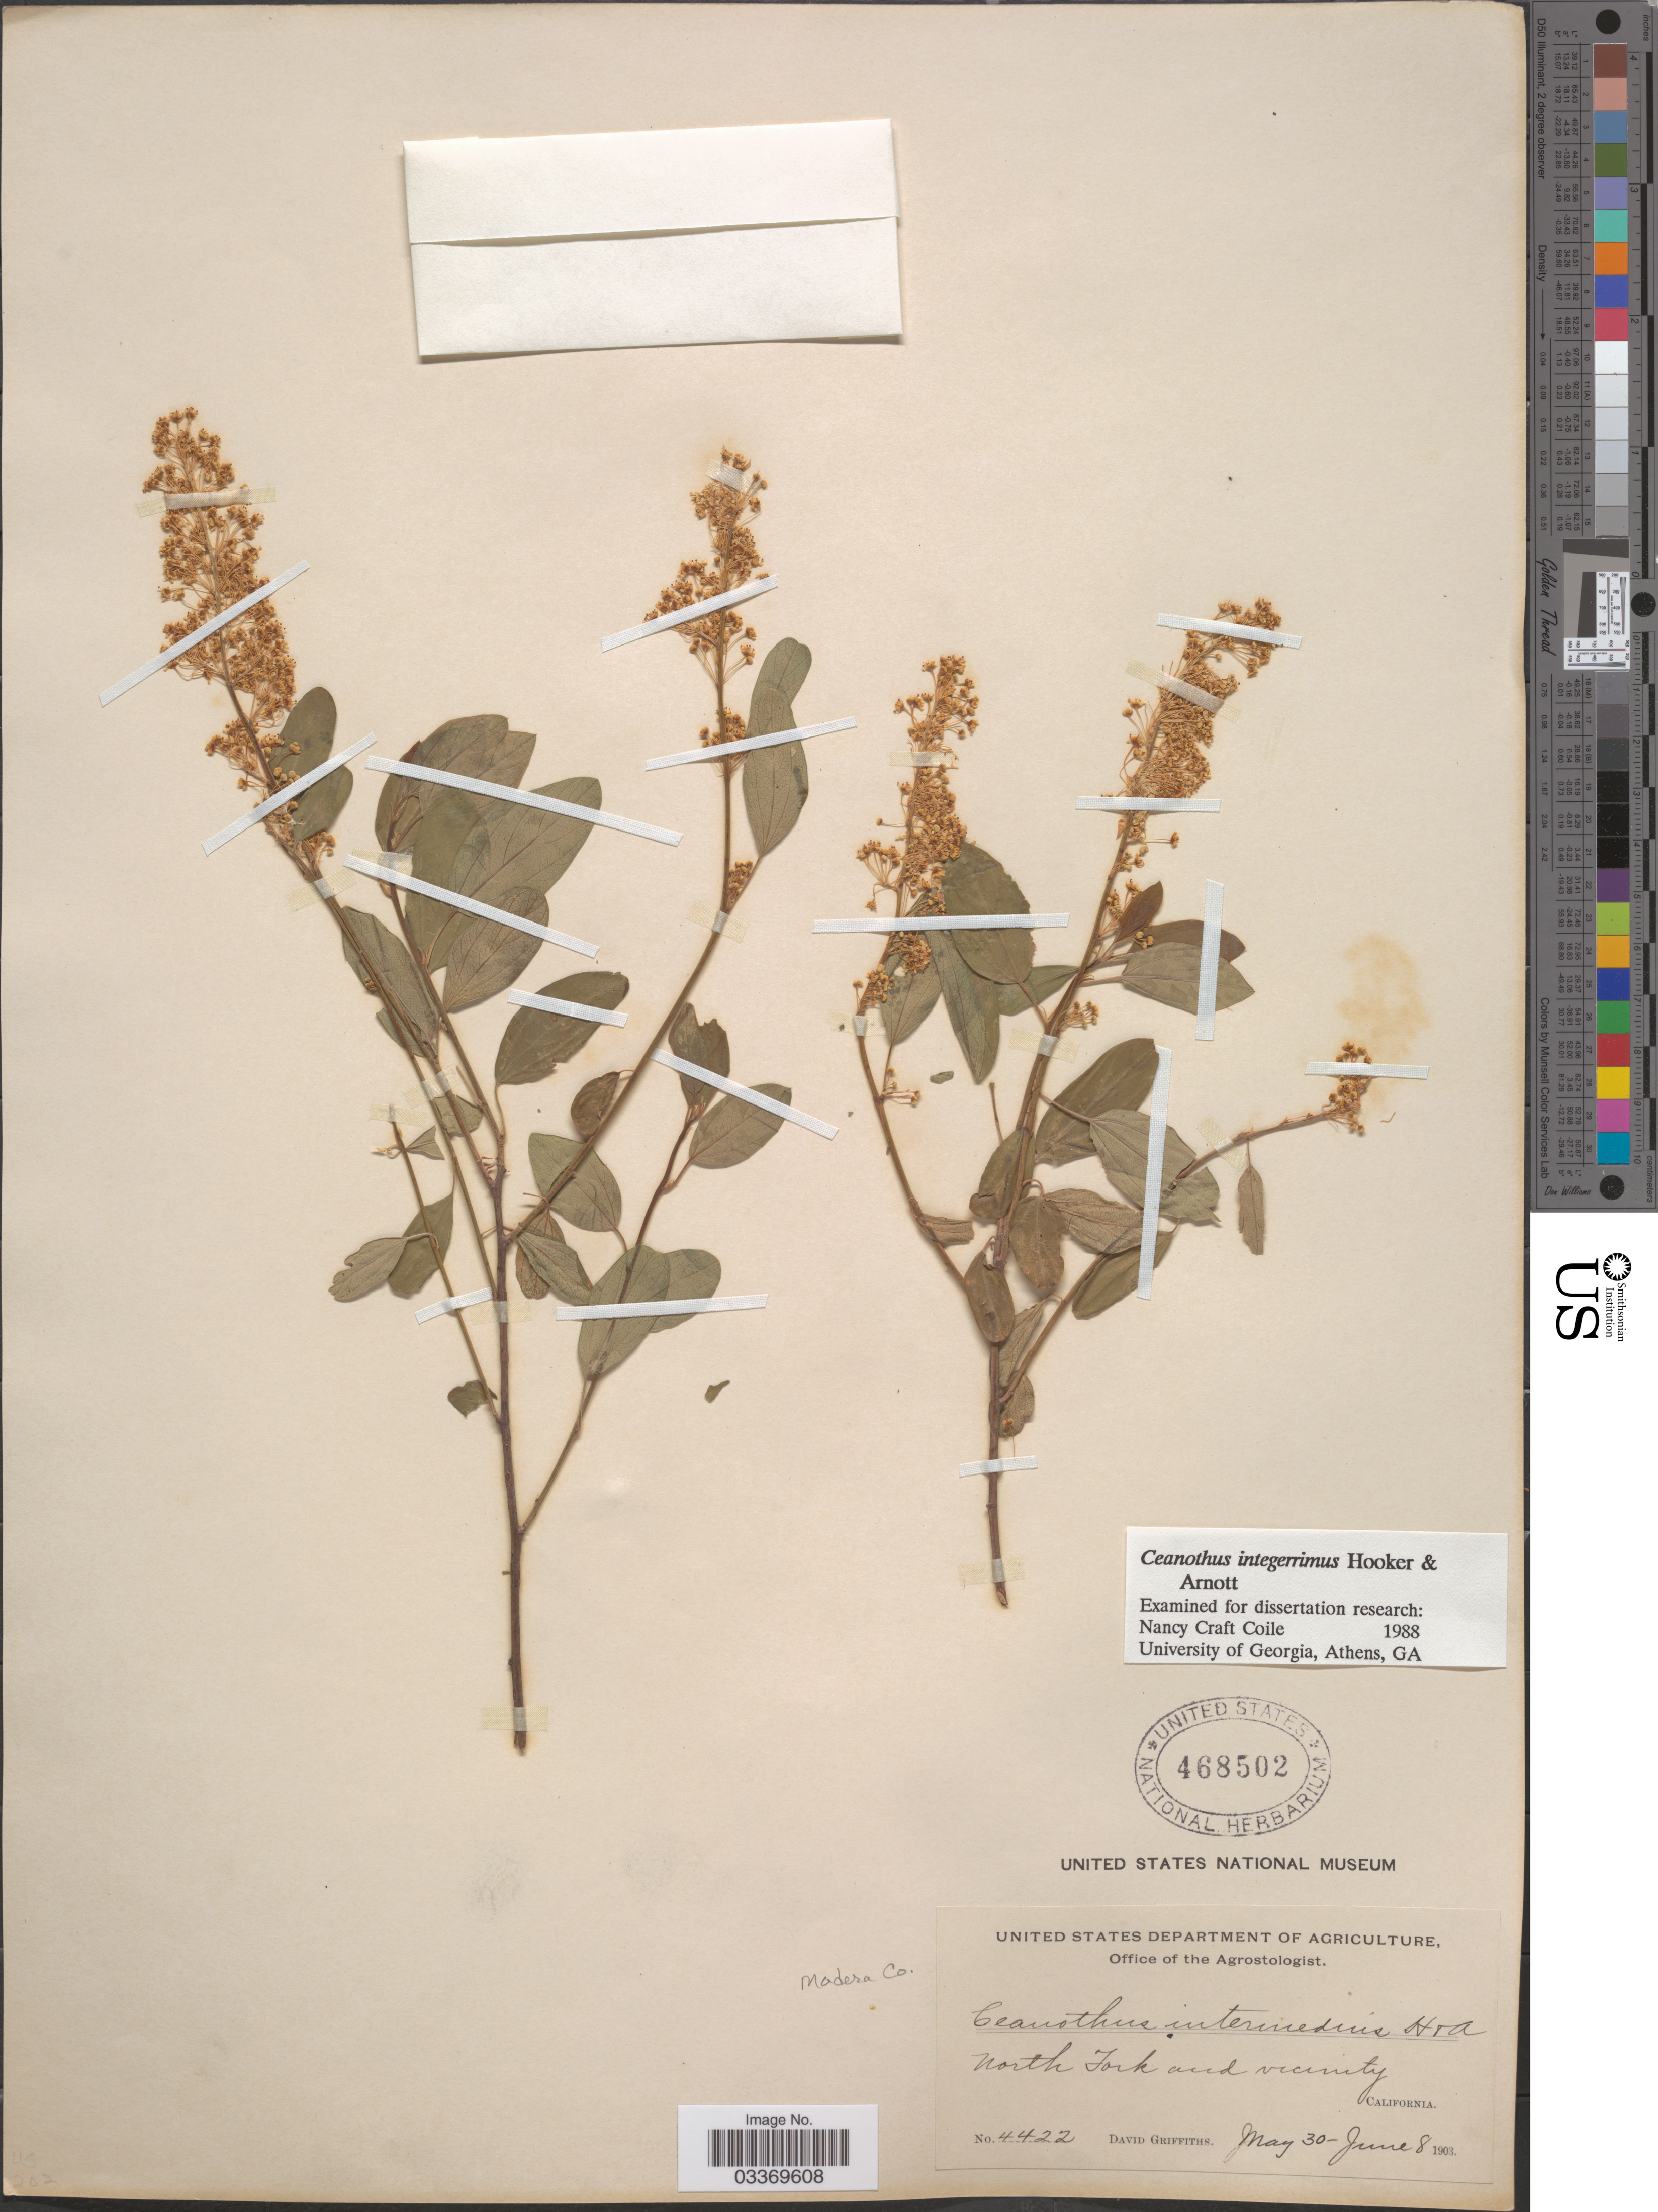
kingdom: Plantae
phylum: Tracheophyta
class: Magnoliopsida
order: Rosales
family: Rhamnaceae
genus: Ceanothus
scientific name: Ceanothus integerrimus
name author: Hook. & Arn.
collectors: D. Griffiths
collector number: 4422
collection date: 1903-05-30/1903-06-08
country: United States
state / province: California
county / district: Madera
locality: North Fork and vicinity. Madera Co.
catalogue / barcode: US 468502